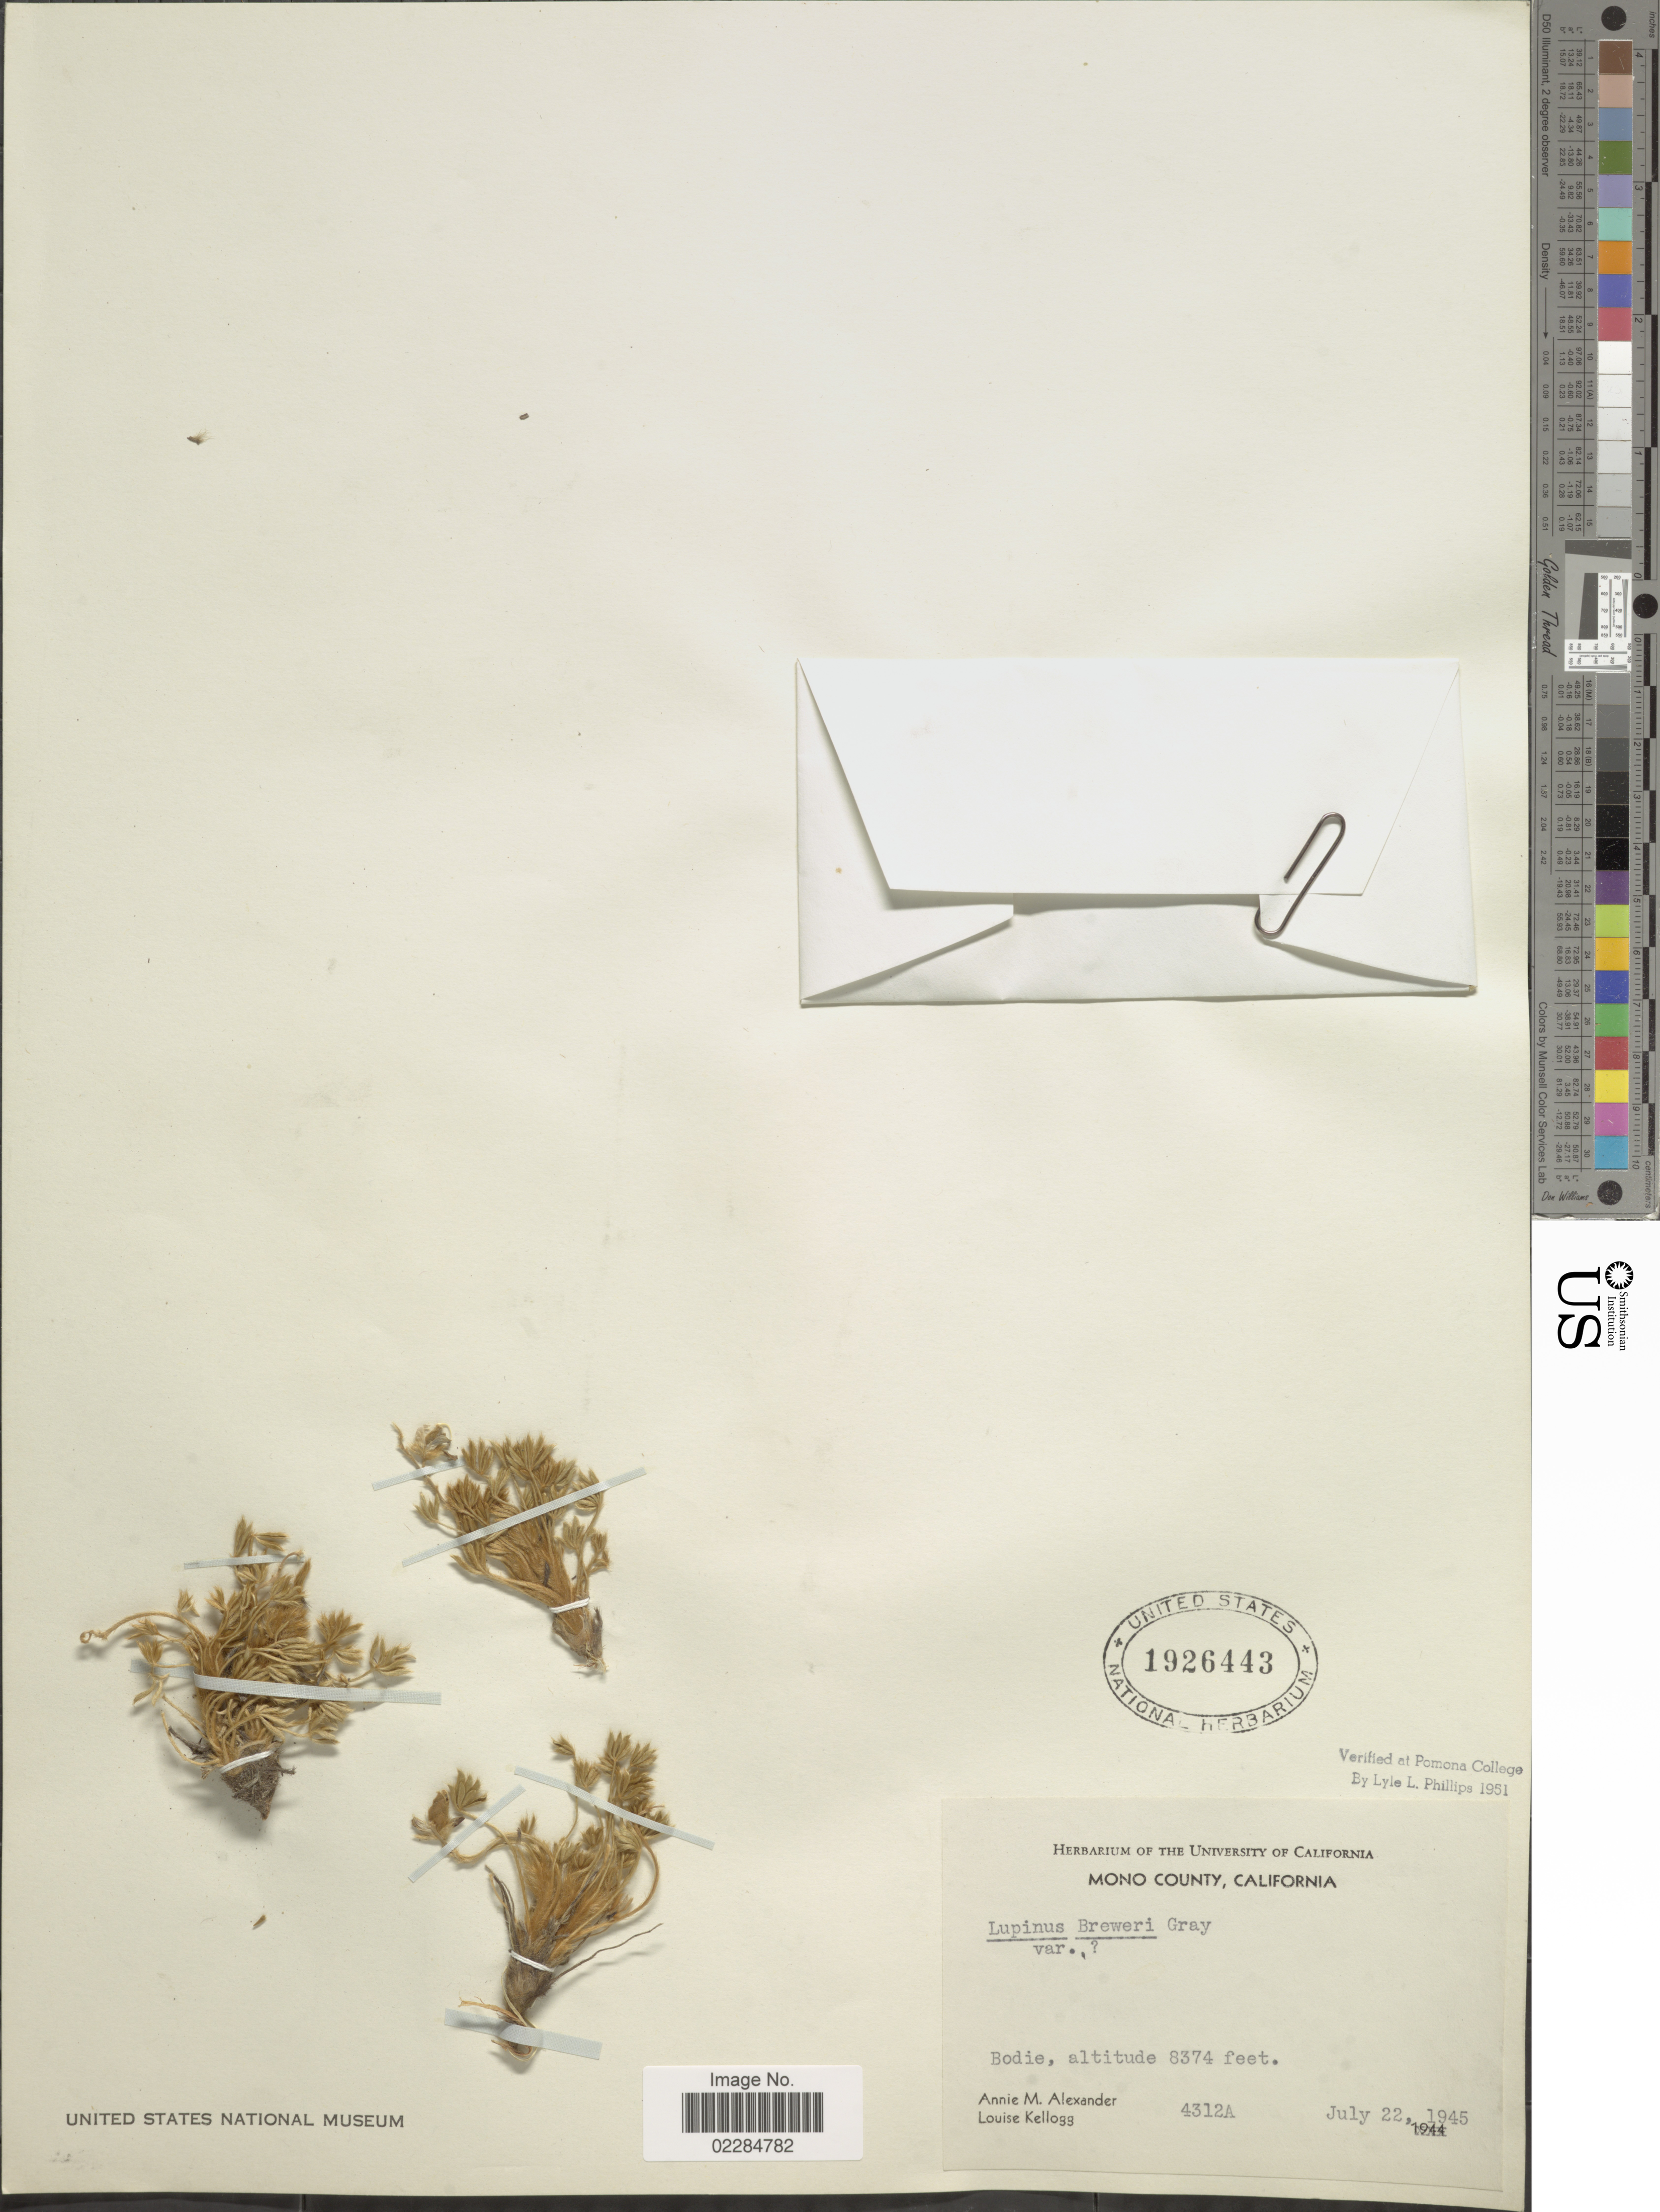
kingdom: Plantae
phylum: Tracheophyta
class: Magnoliopsida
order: Fabales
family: Fabaceae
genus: Lupinus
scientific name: Lupinus breweri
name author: A. Gray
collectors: A. M. Alexander & L. Kellogg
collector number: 4312A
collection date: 1945-07-22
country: United States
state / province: California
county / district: Mono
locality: Mono County, Bodie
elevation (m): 2552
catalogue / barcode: US 1926443